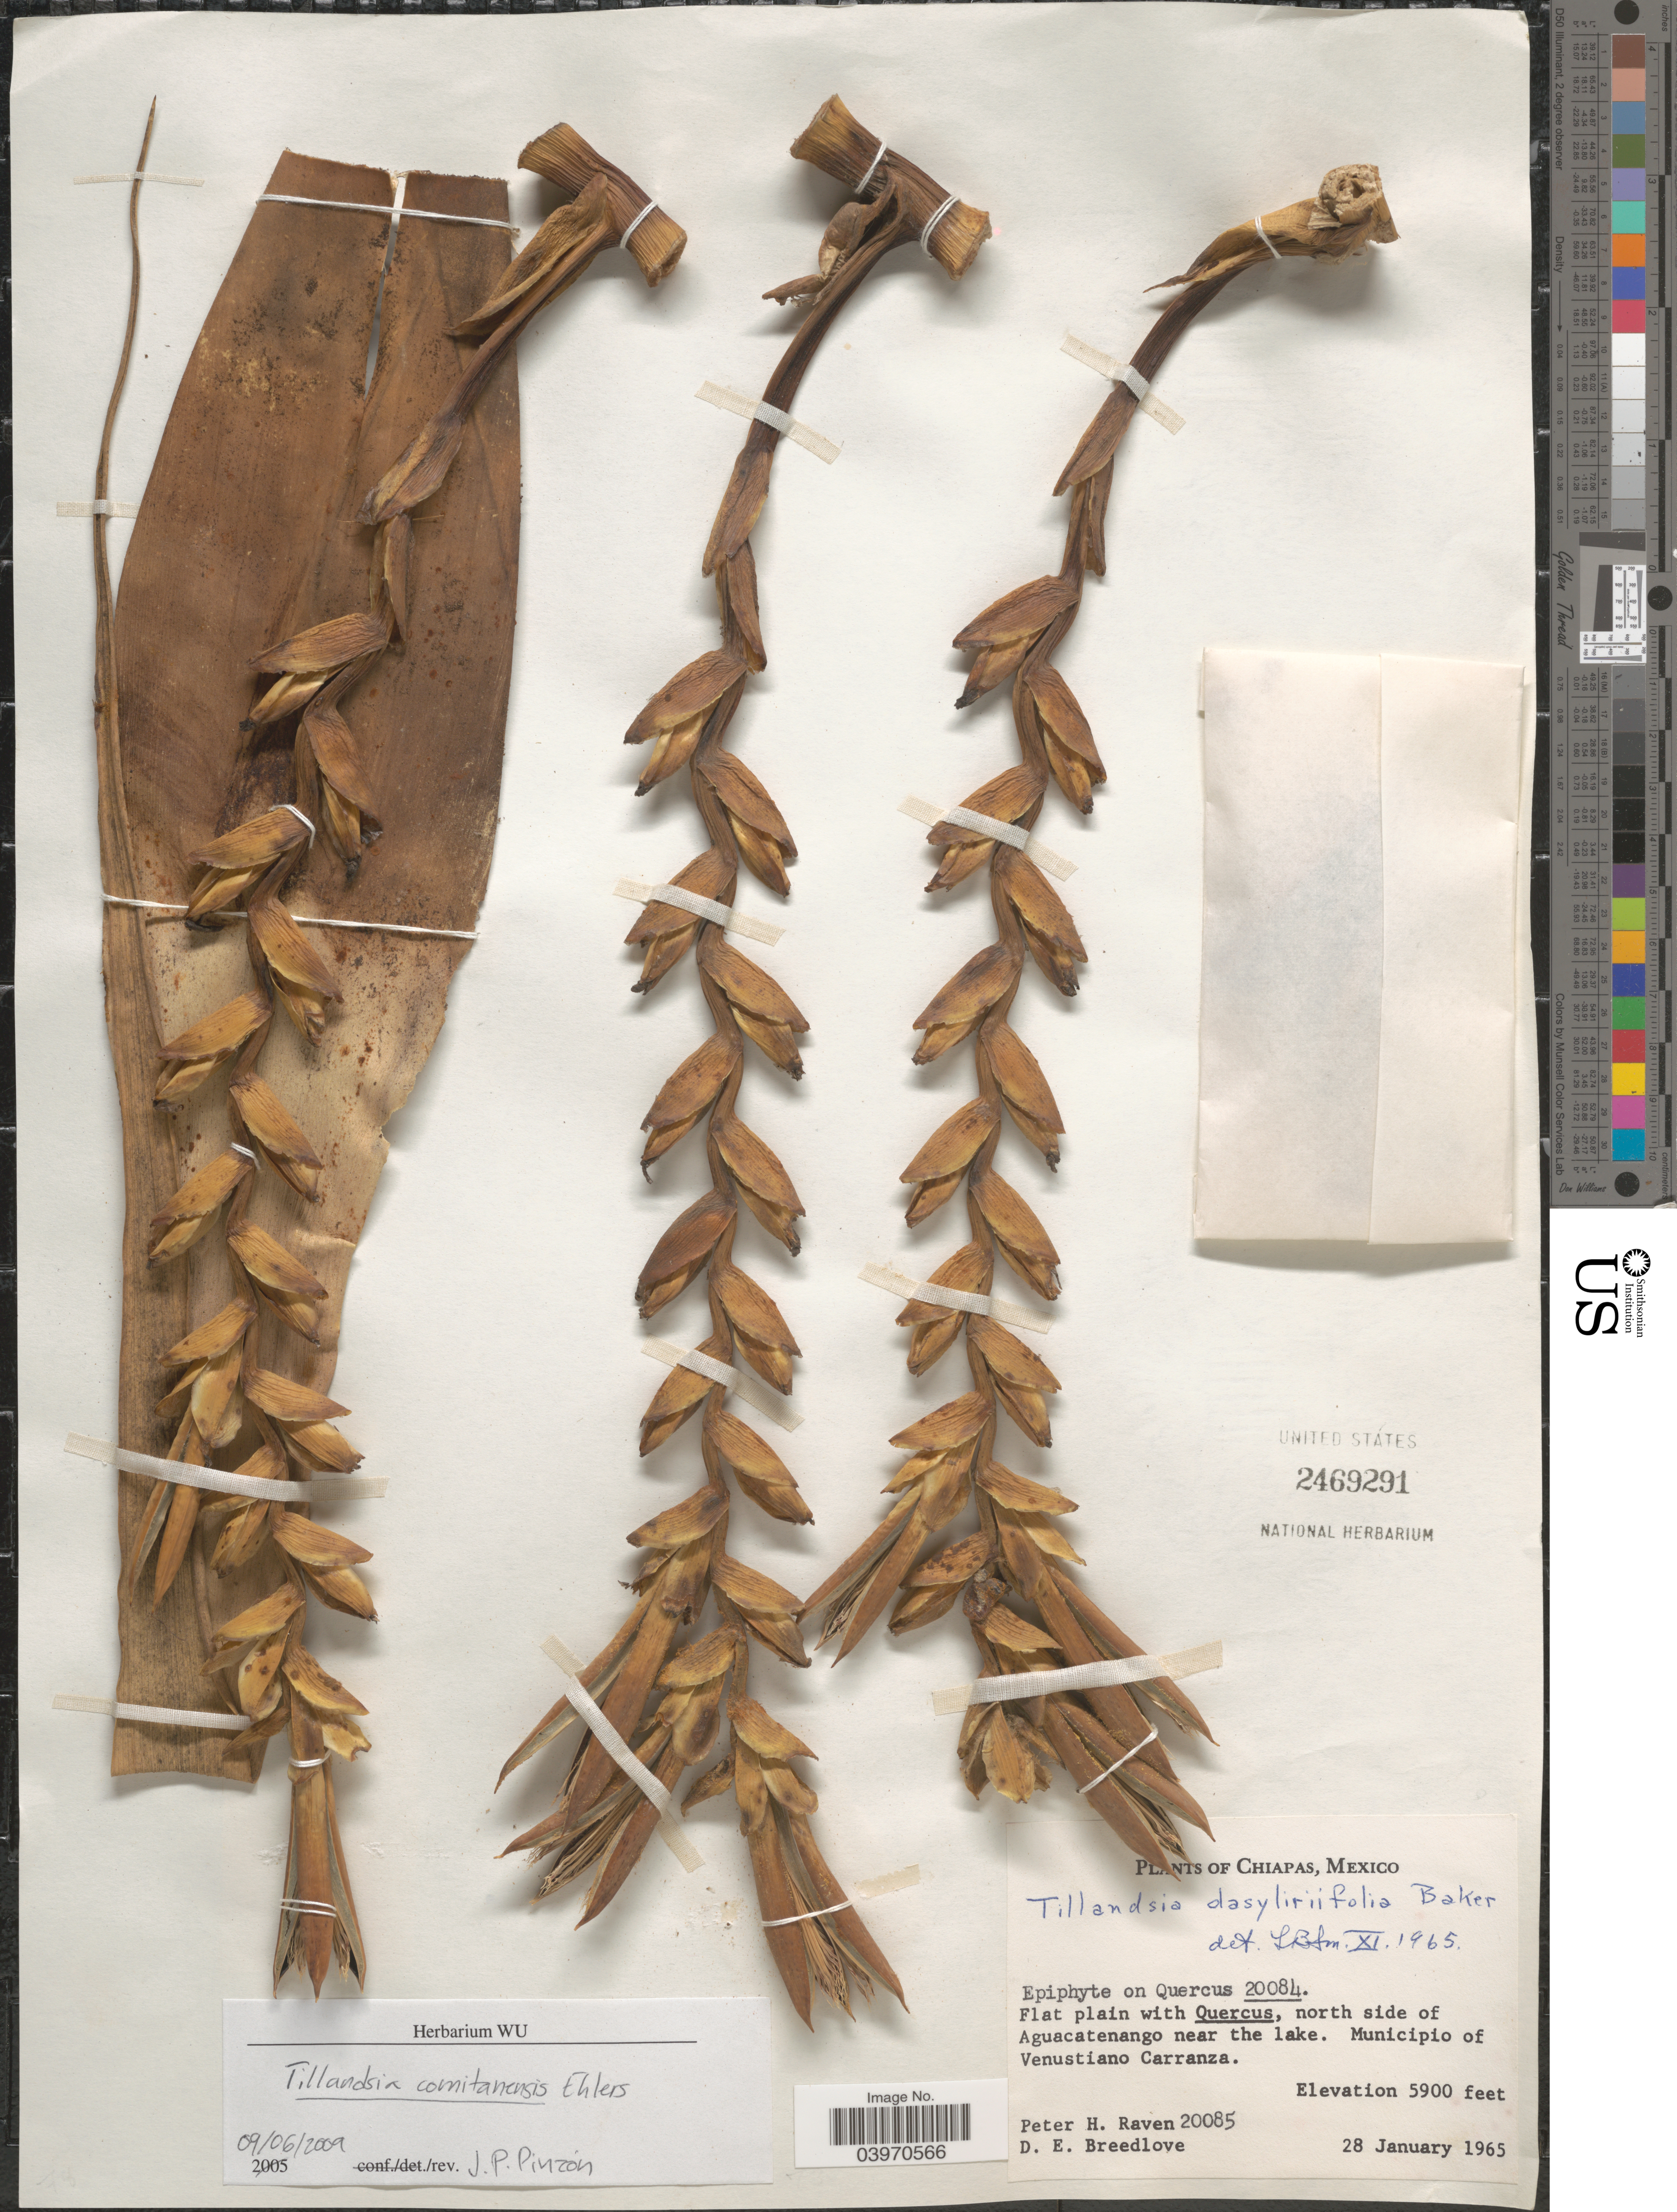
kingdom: Plantae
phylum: Tracheophyta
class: Liliopsida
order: Poales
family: Bromeliaceae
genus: Tillandsia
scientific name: Tillandsia comitanensis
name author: Ehlers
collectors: P. Raven & D. E. Breedlove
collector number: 20085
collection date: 1965-01-28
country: Mexico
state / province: Chiapas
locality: North side of Aguacatenango near the lake. Municipio of Venustiano Carranza.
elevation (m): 1798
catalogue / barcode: US 2469291